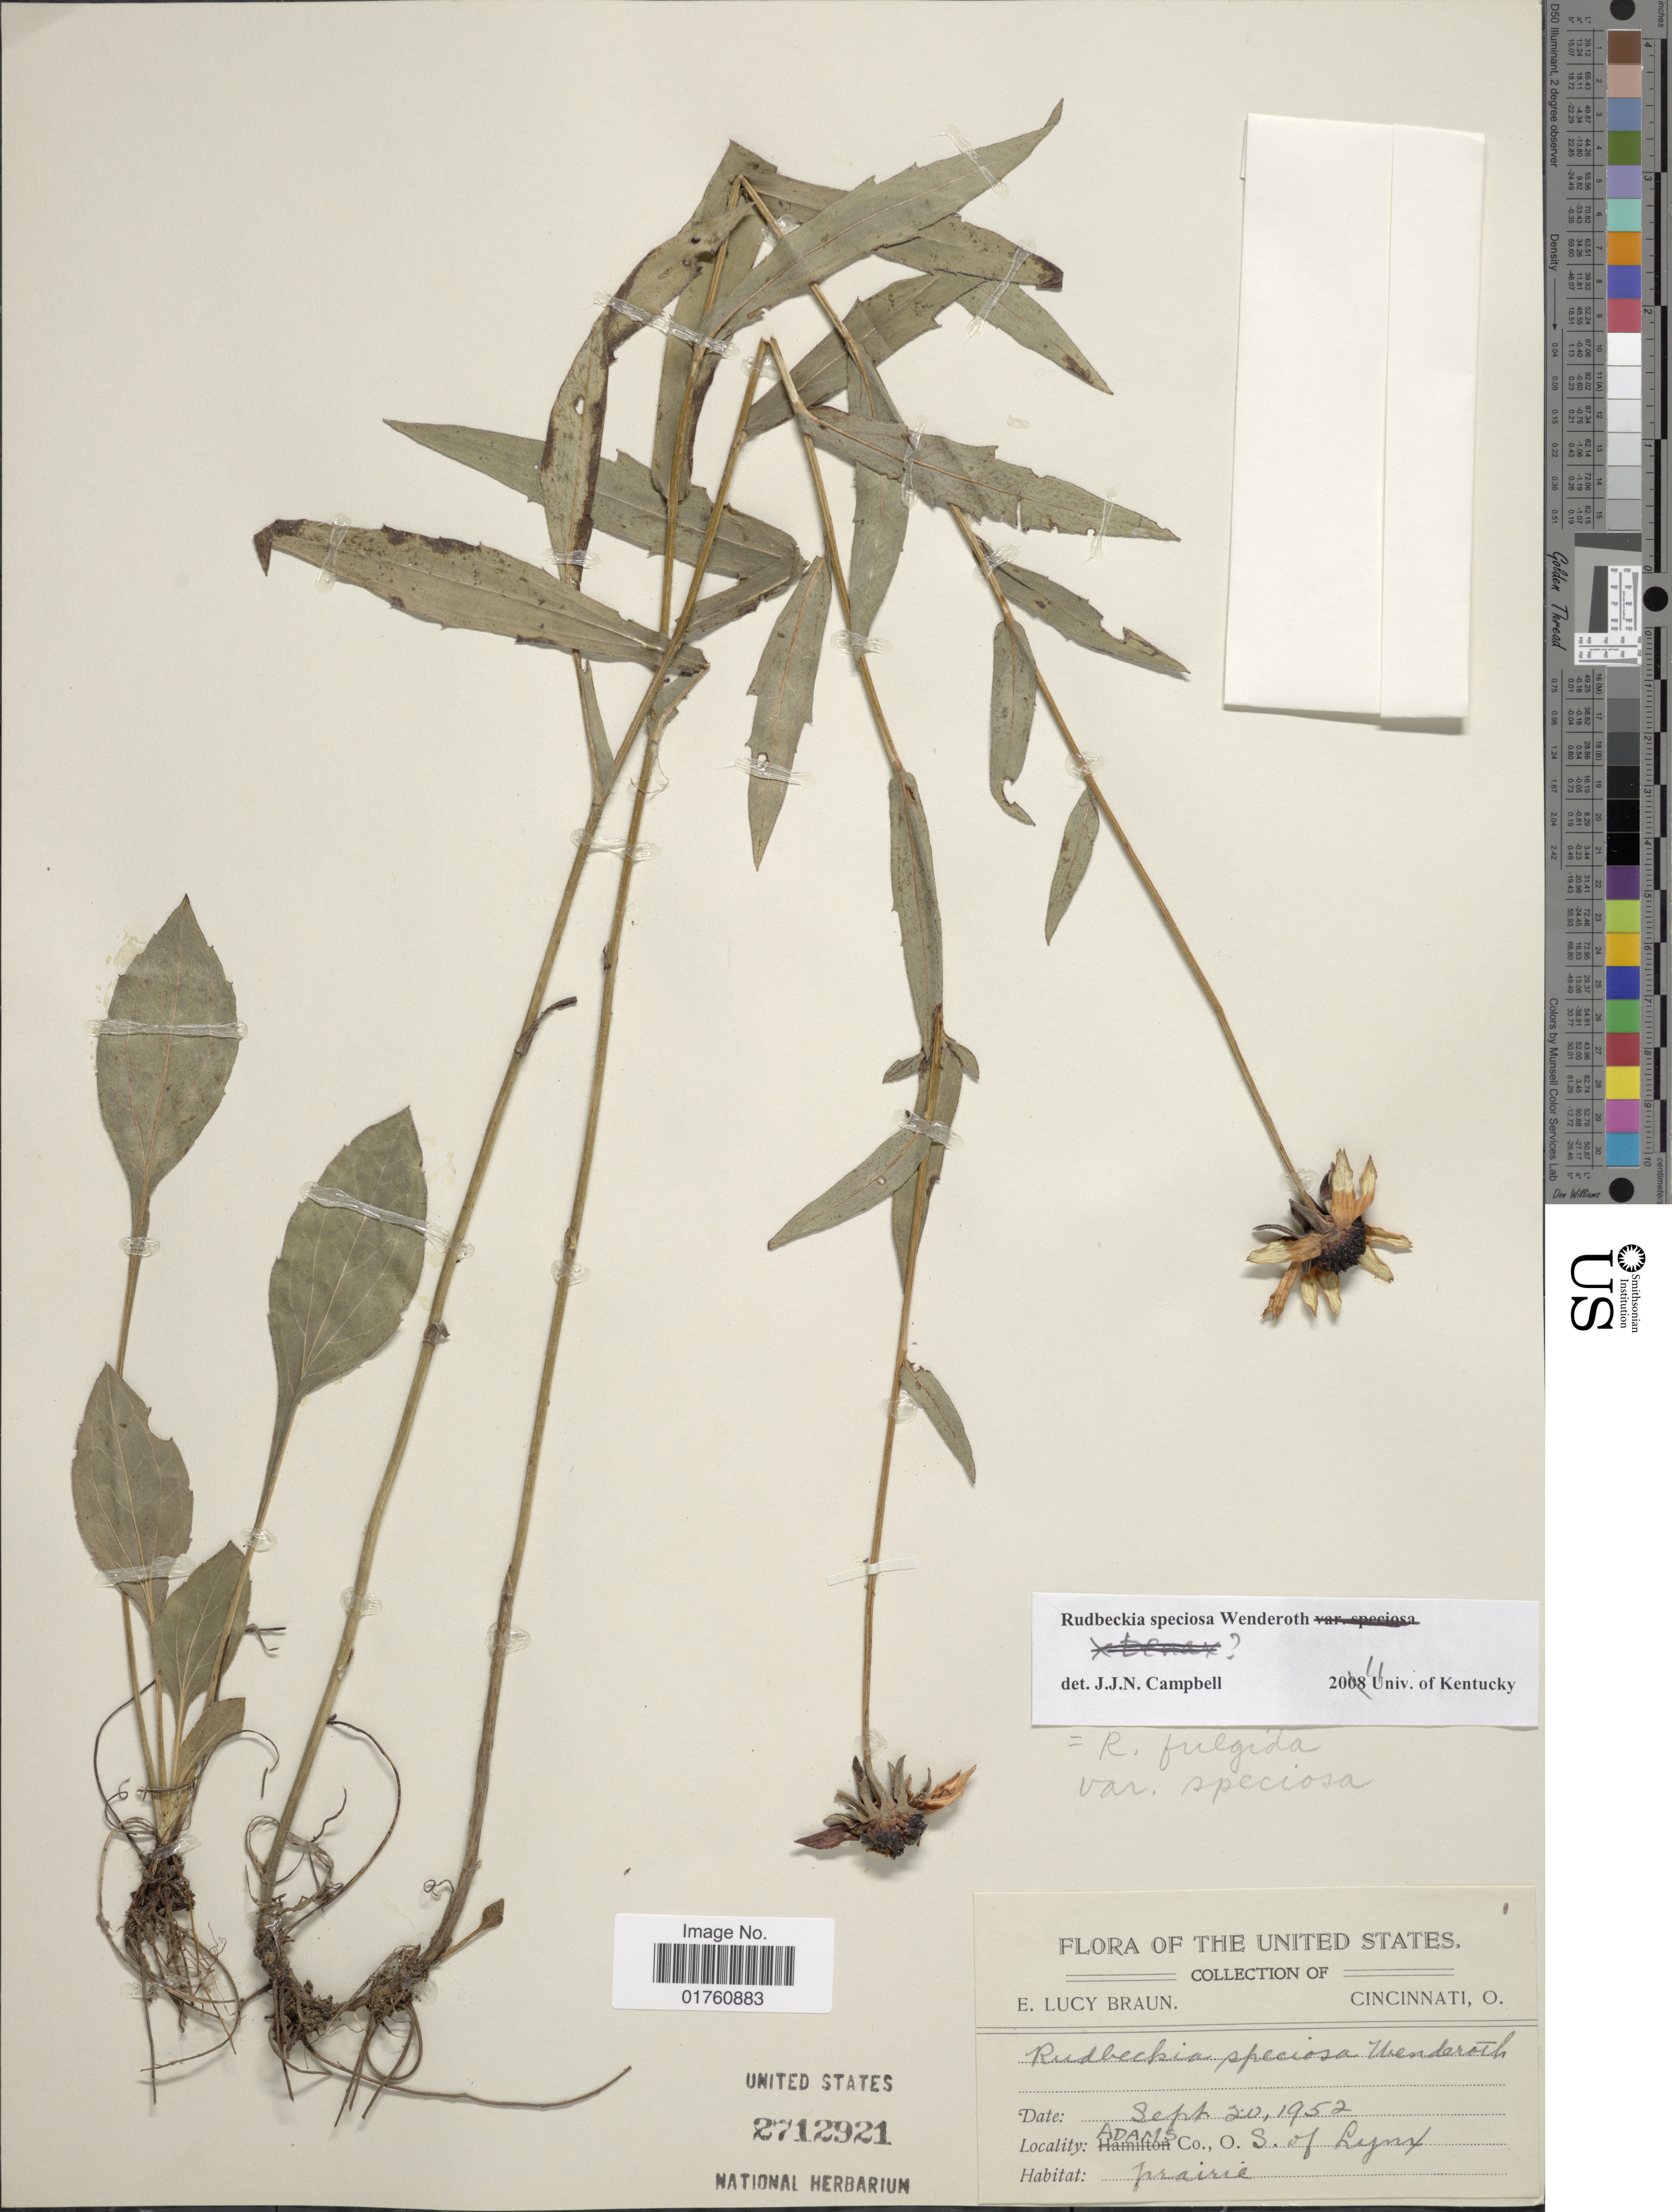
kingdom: Plantae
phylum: Tracheophyta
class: Magnoliopsida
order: Asterales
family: Asteraceae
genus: Rudbeckia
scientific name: Rudbeckia fulgida var. speciosa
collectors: E. L. Braun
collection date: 1952-09-20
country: United States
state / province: Ohio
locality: Adams Co. O. S of Lynx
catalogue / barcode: US 2712921